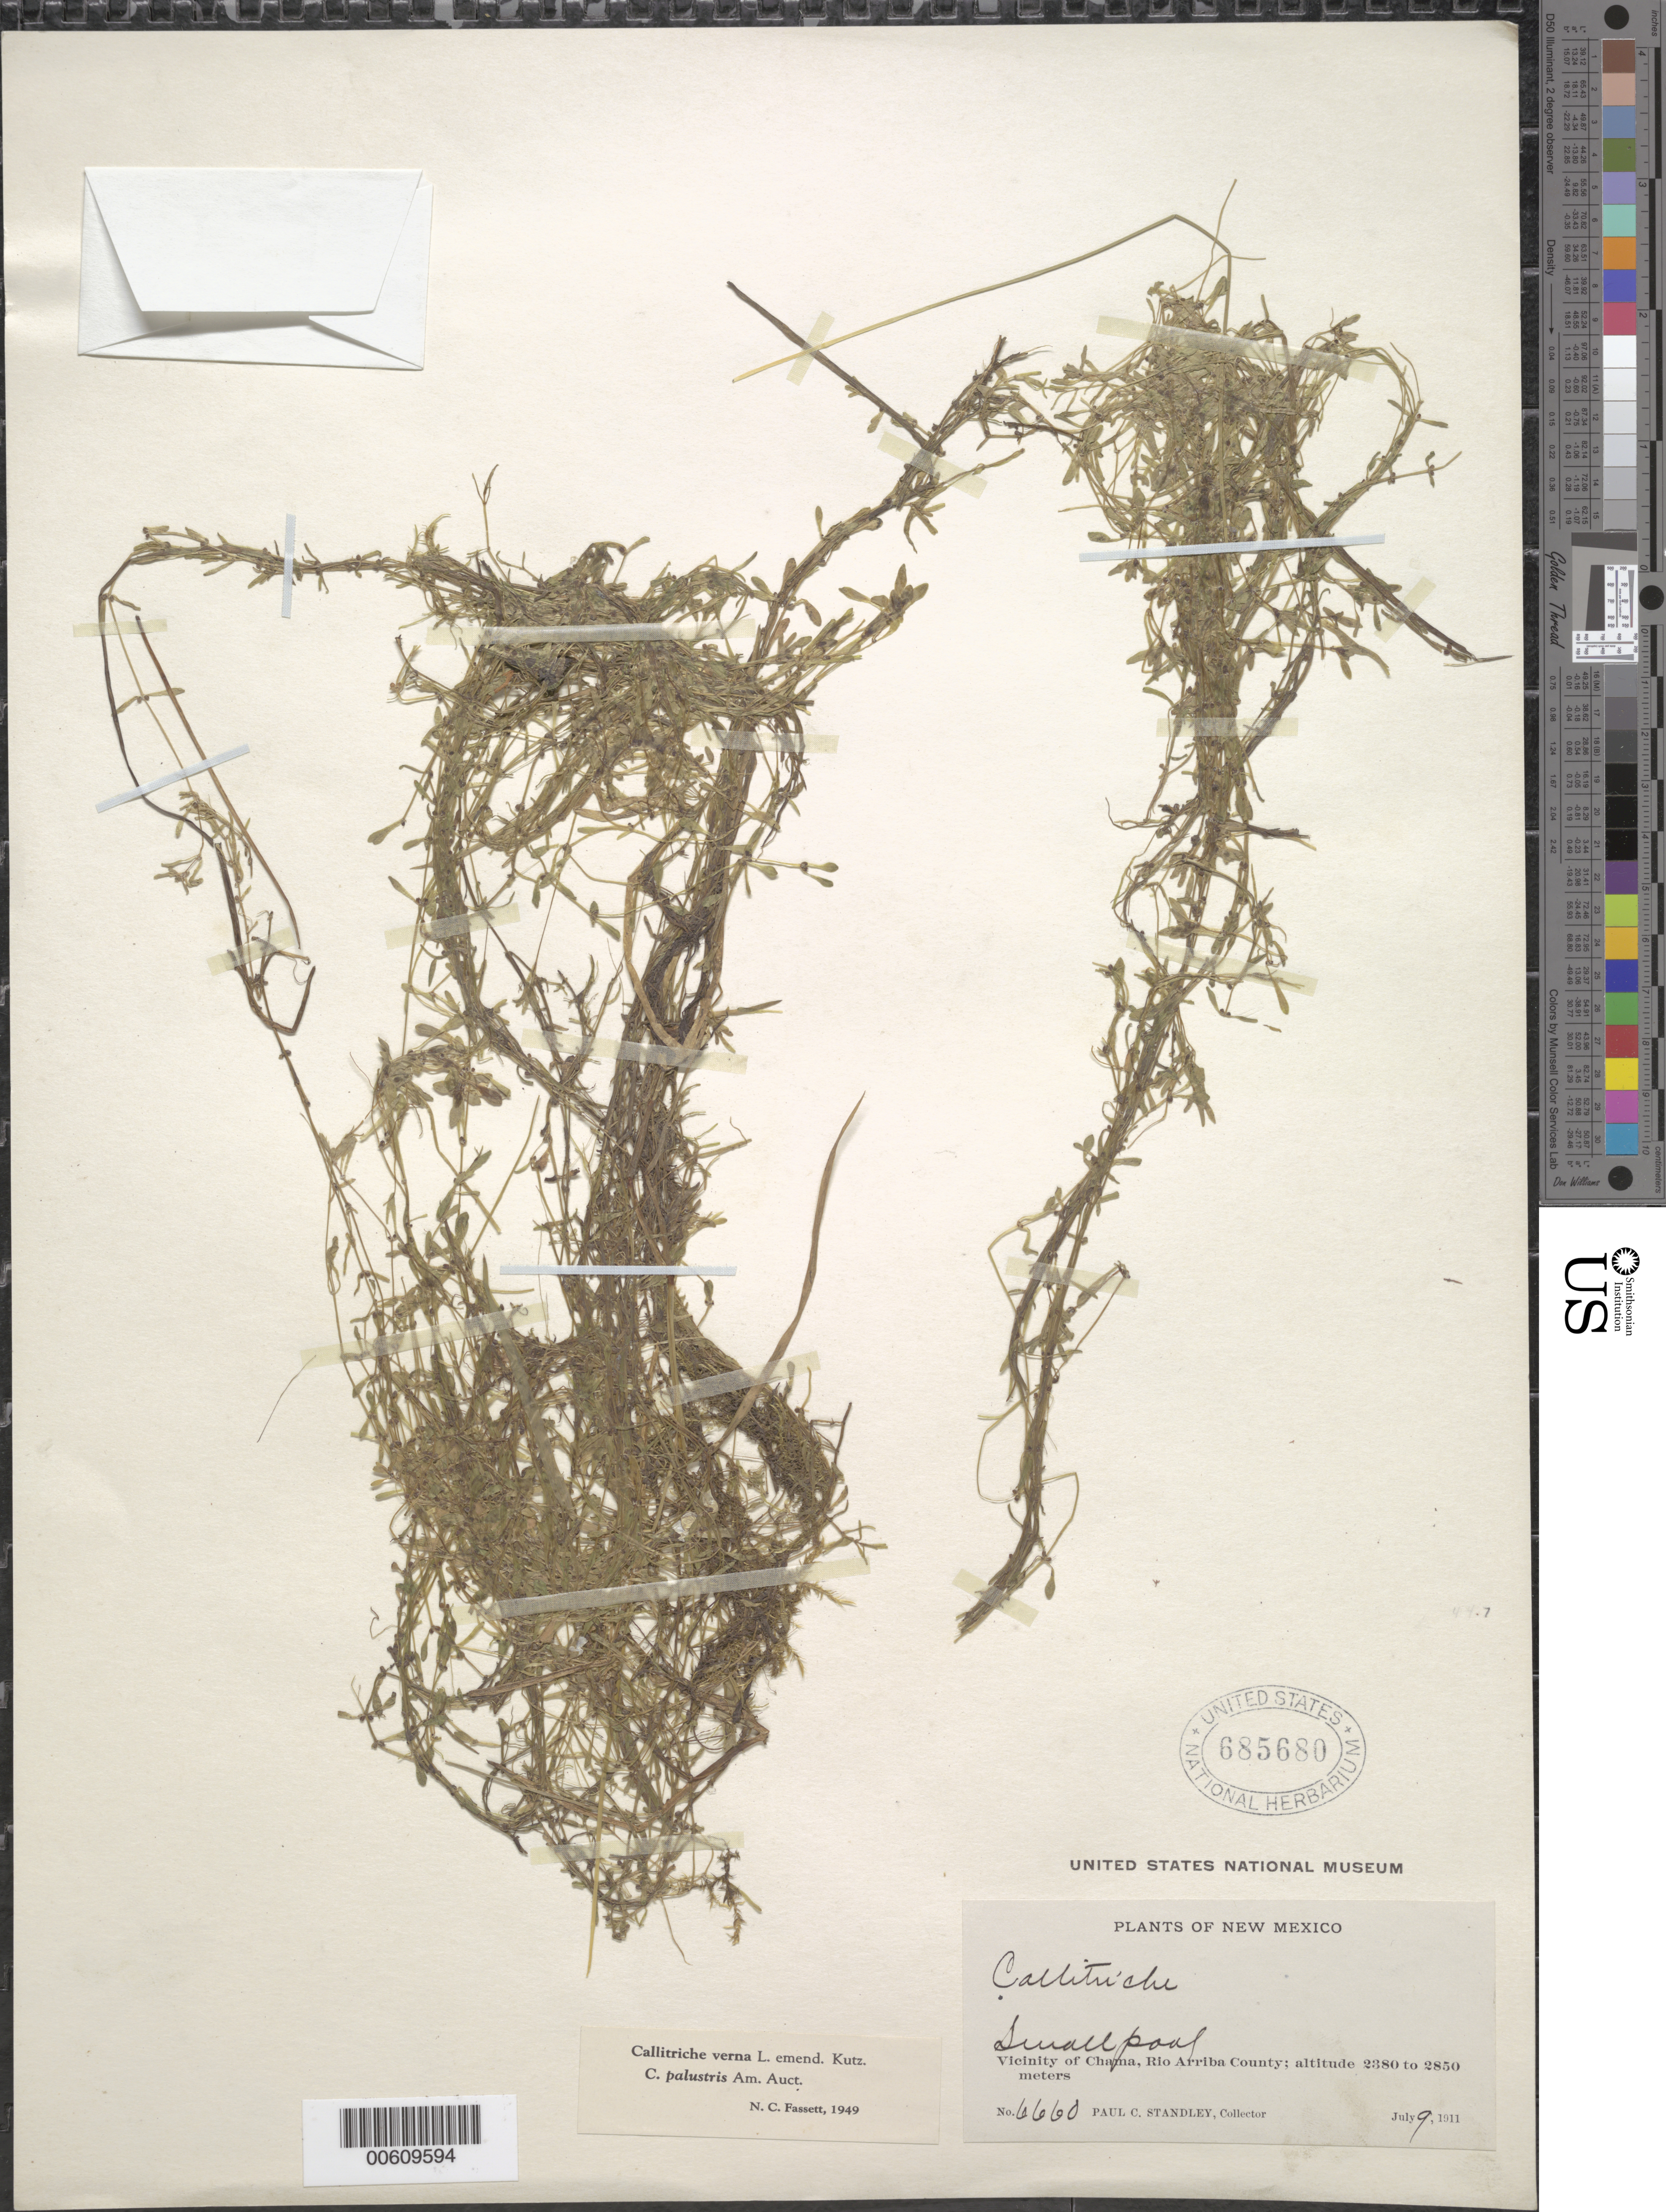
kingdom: Plantae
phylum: Tracheophyta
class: Magnoliopsida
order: Lamiales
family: Plantaginaceae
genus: Callitriche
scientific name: Callitriche verna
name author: L.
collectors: P. C. Standley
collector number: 6660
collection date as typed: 09 Jul 1911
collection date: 1911-07-09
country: United States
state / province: New Mexico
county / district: Rio Arriba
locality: Chama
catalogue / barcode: US 685680